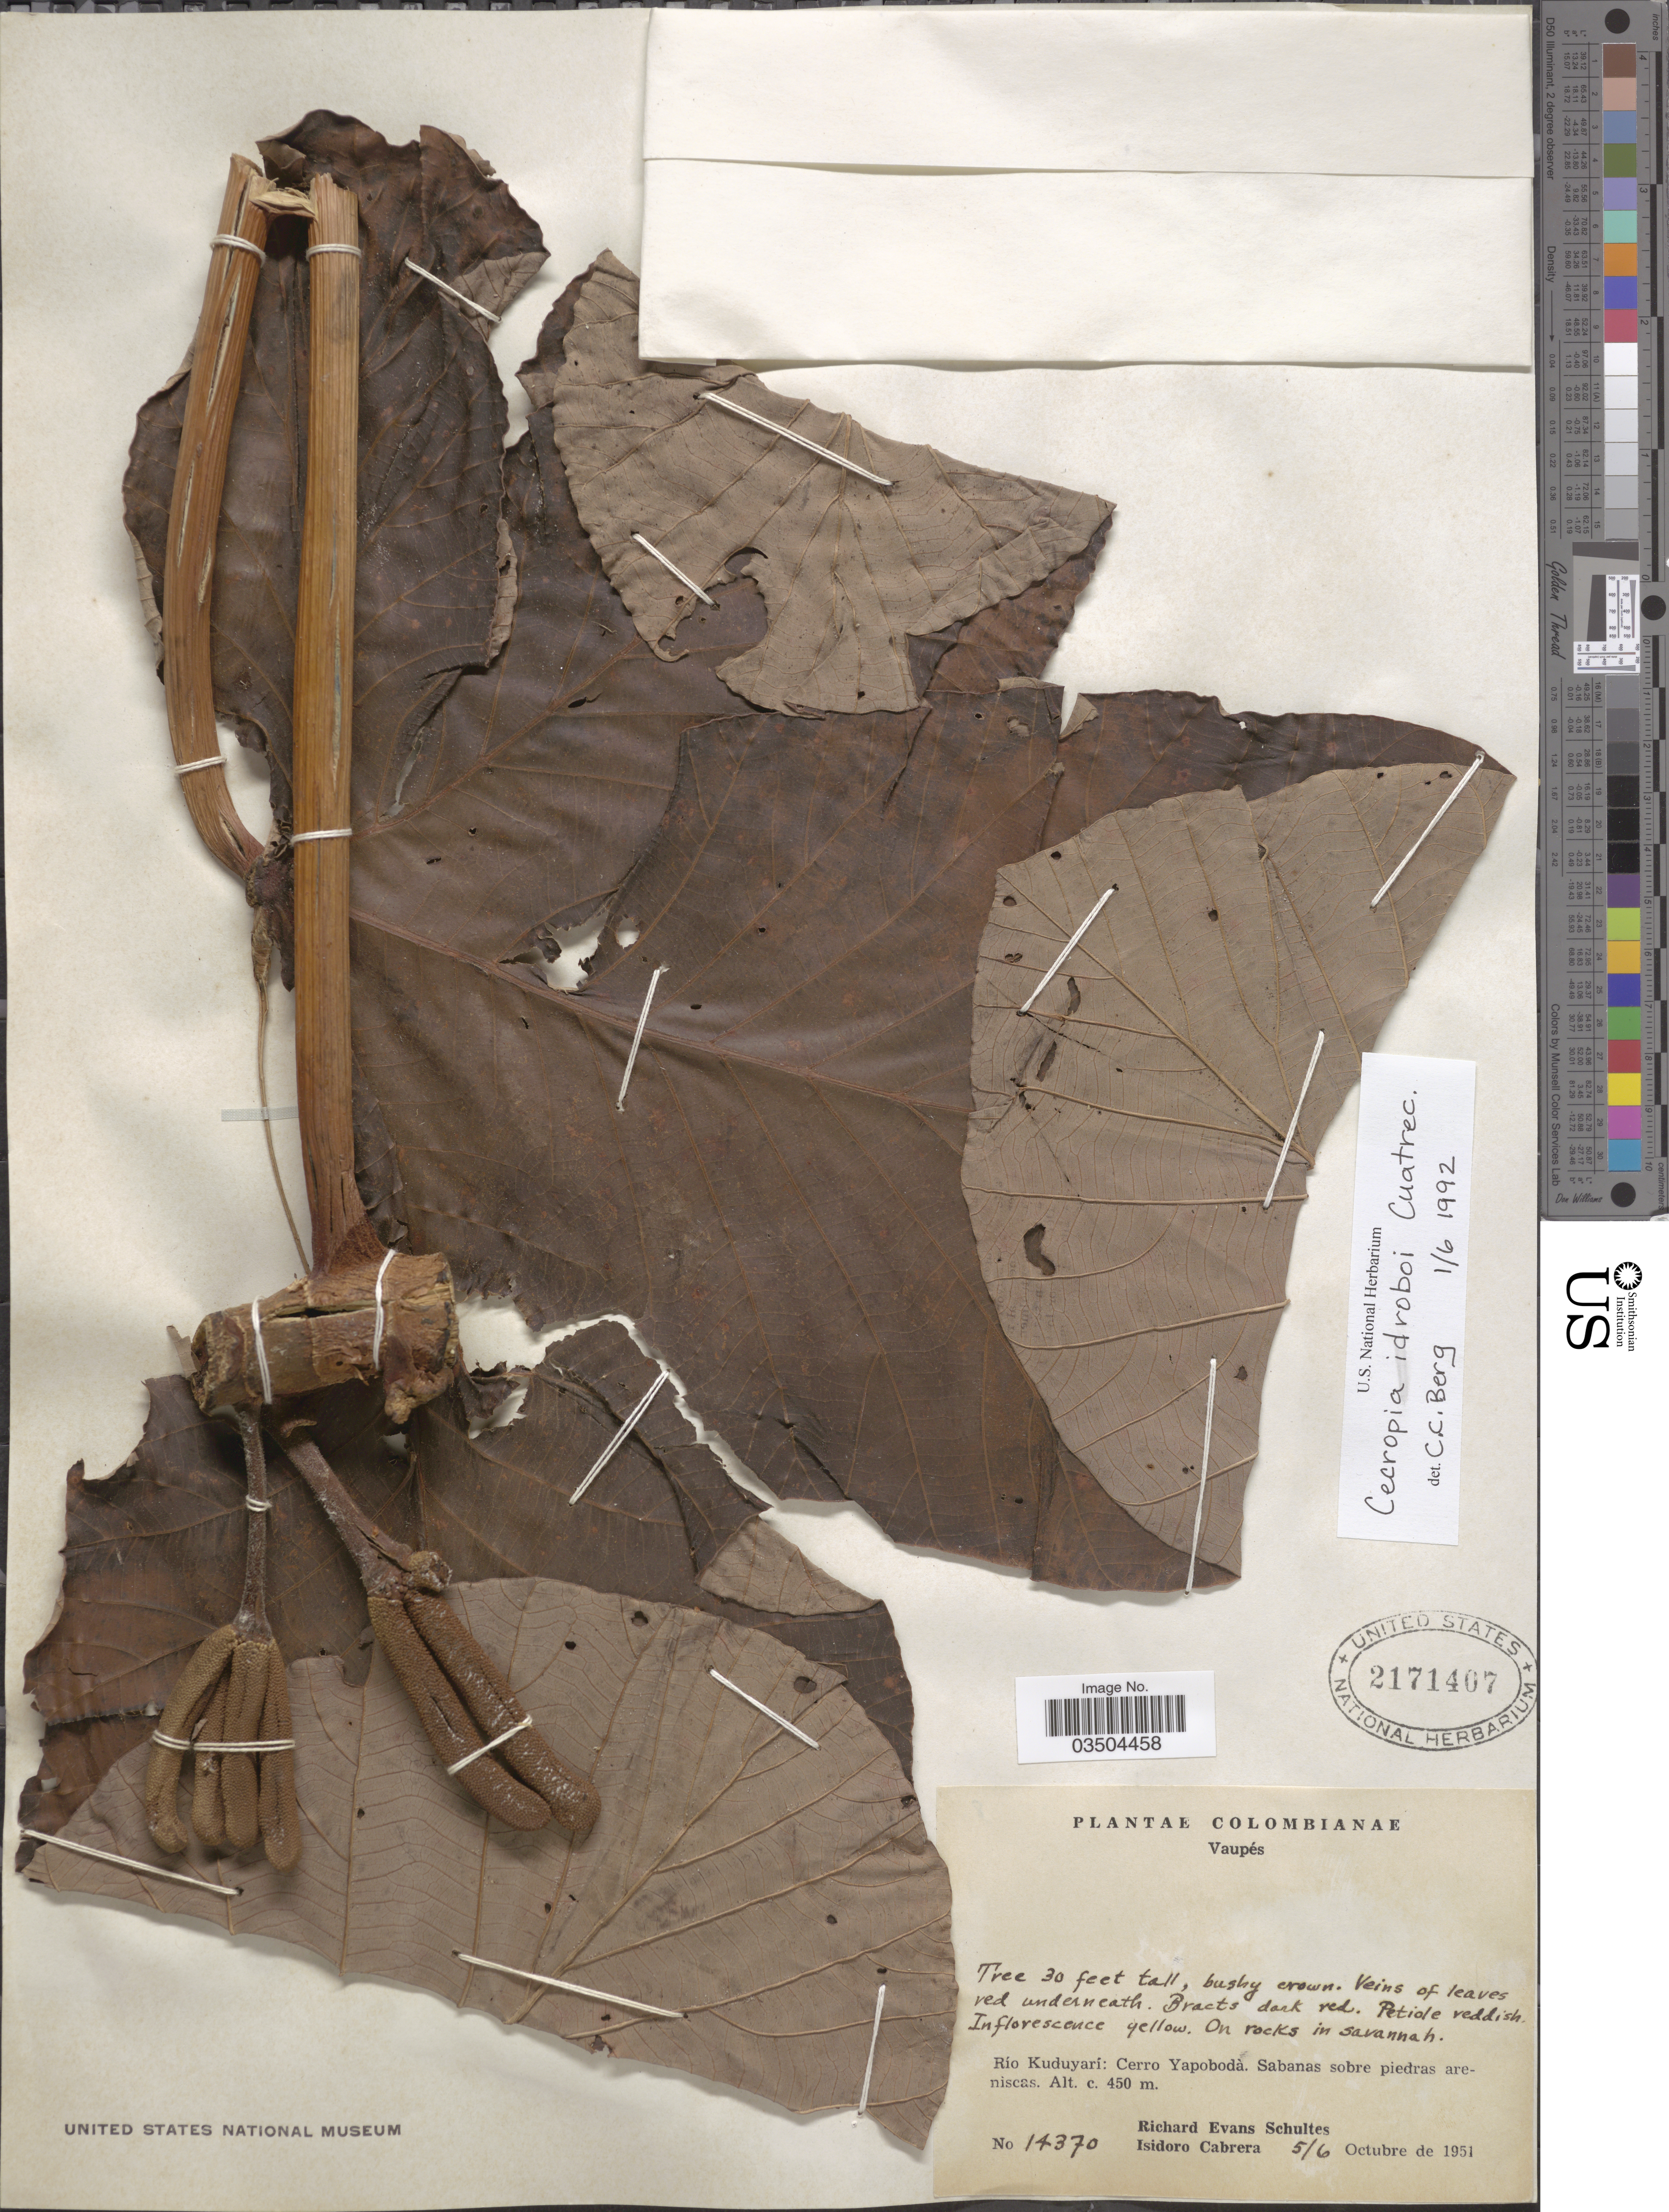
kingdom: Plantae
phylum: Tracheophyta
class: Magnoliopsida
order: Rosales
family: Urticaceae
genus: Cecropia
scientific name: Cecropia idroboi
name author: Cuatrec.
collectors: R. E. Schultes & I. Cabrera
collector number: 14370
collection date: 1951-10-05/1951-10-06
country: Colombia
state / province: Vaupés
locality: Río Kuduyarí: Cerro Yapobodà.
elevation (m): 450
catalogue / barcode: US 2171407